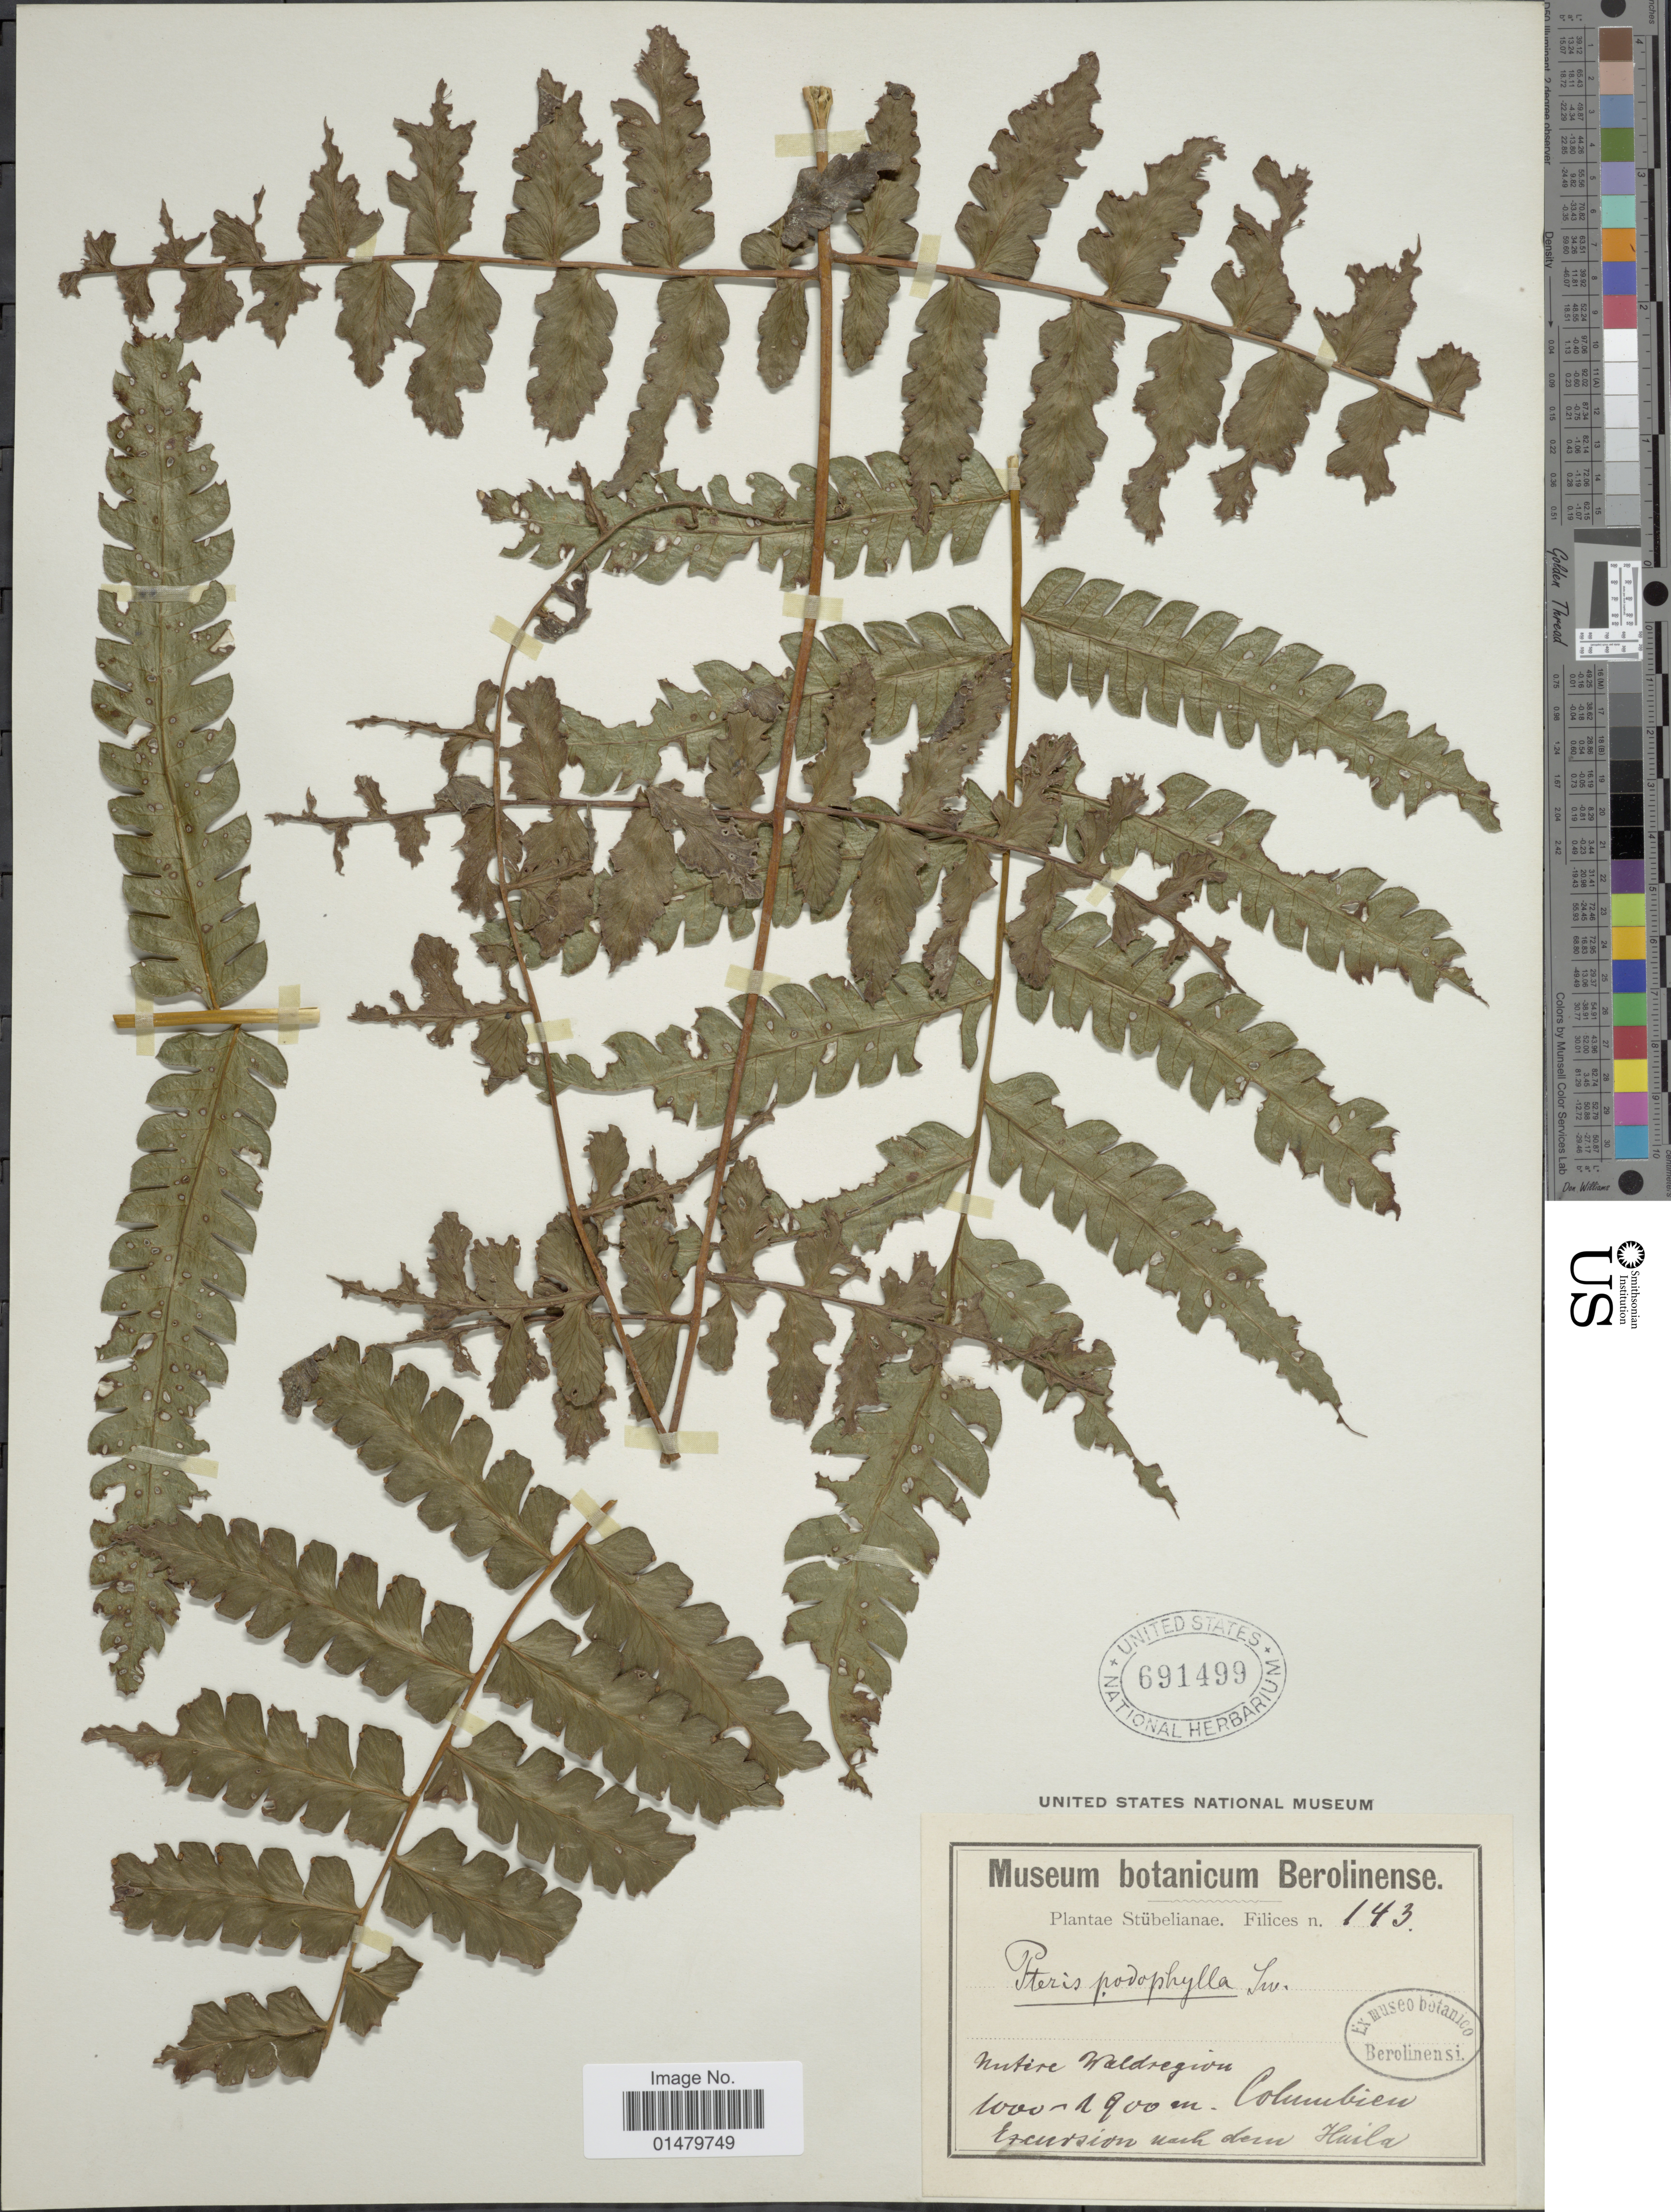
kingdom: Plantae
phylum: Tracheophyta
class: Polypodiopsida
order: Polypodiales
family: Pteridaceae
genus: Pteris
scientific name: Pteris podophylla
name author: Sw.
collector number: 143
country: Colombia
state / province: Huila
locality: Nutive Waldregion. Columbien.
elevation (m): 1000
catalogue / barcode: US 691499